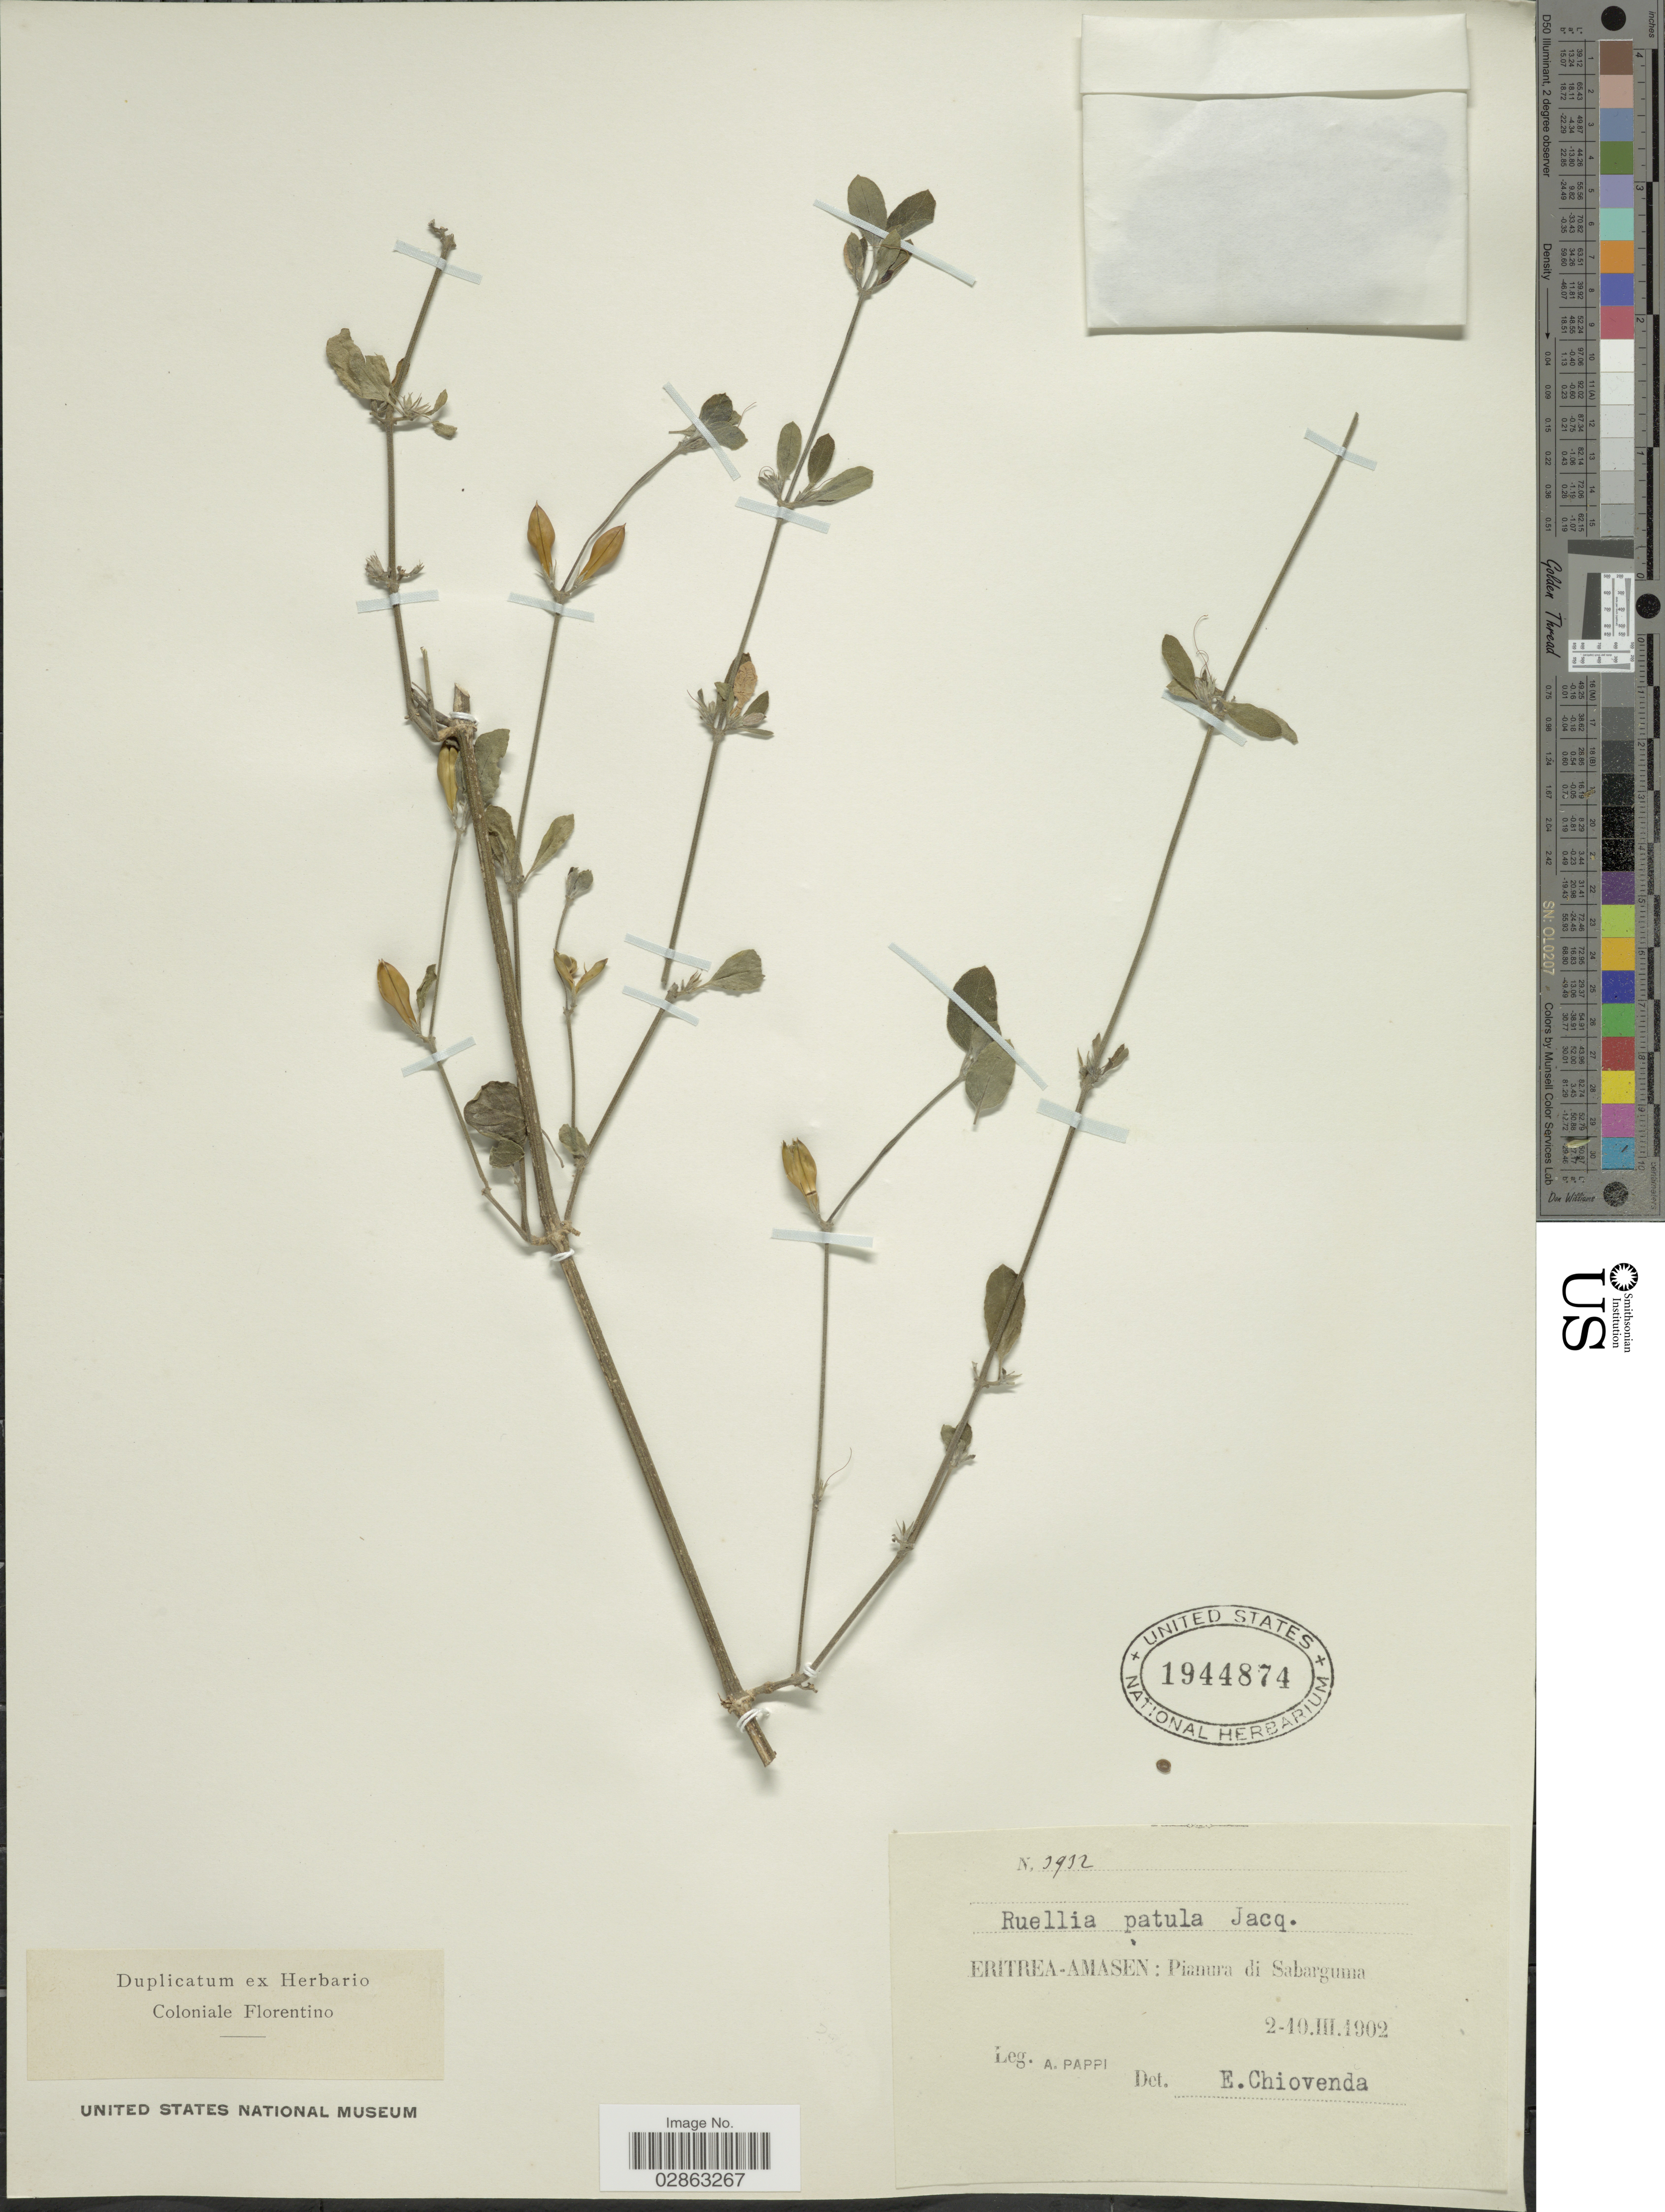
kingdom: Plantae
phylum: Tracheophyta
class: Magnoliopsida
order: Lamiales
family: Acanthaceae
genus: Ruellia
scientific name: Ruellia patula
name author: Jacq.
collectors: A. Pappi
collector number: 3932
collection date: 1902-03-02/1902-03-10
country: Eritrea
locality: Eritrea-Amasen: Pianura di Sabarguma.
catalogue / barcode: US 1944874